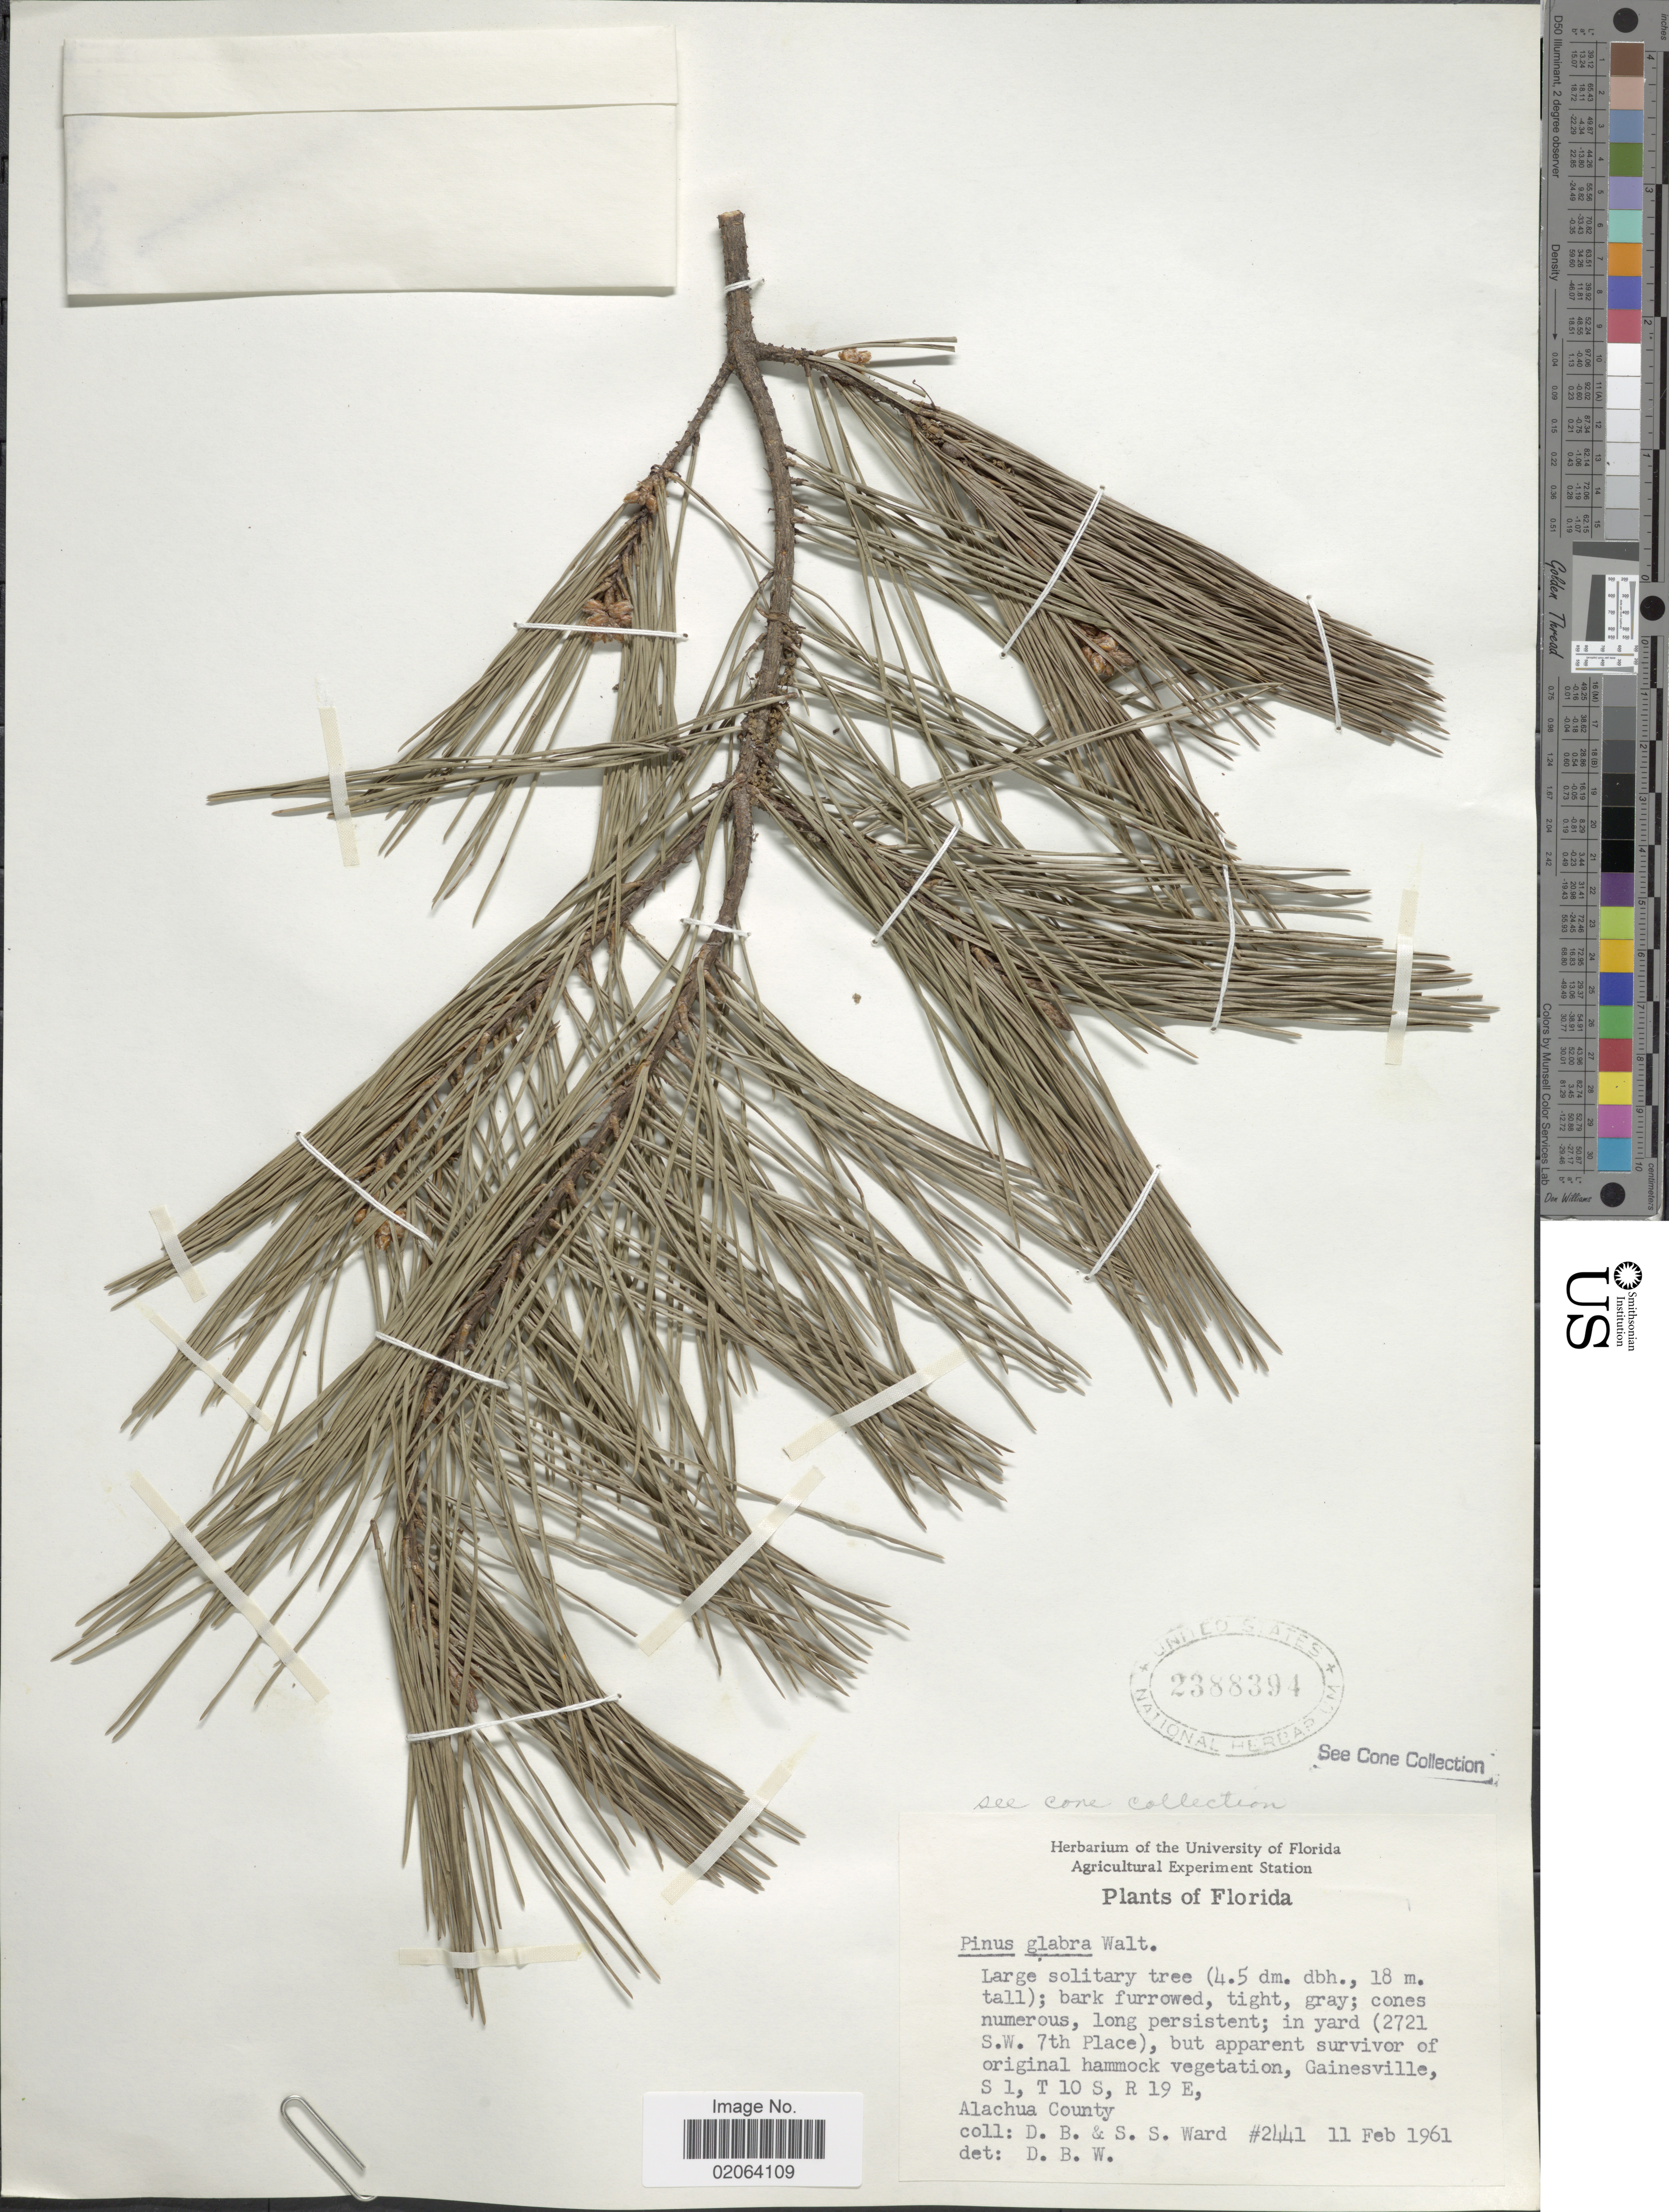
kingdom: Plantae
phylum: Tracheophyta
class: Pinopsida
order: Pinales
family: Pinaceae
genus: Pinus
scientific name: Pinus glabra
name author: Walter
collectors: D. B. Ward & S. S. Ward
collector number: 2441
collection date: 1961-02-11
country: United States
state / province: Florida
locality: In yard (2721 S.W. 7th place). Gainesville, S 1, T 10 S, R 19 E, Alachua County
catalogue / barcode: US 2388394